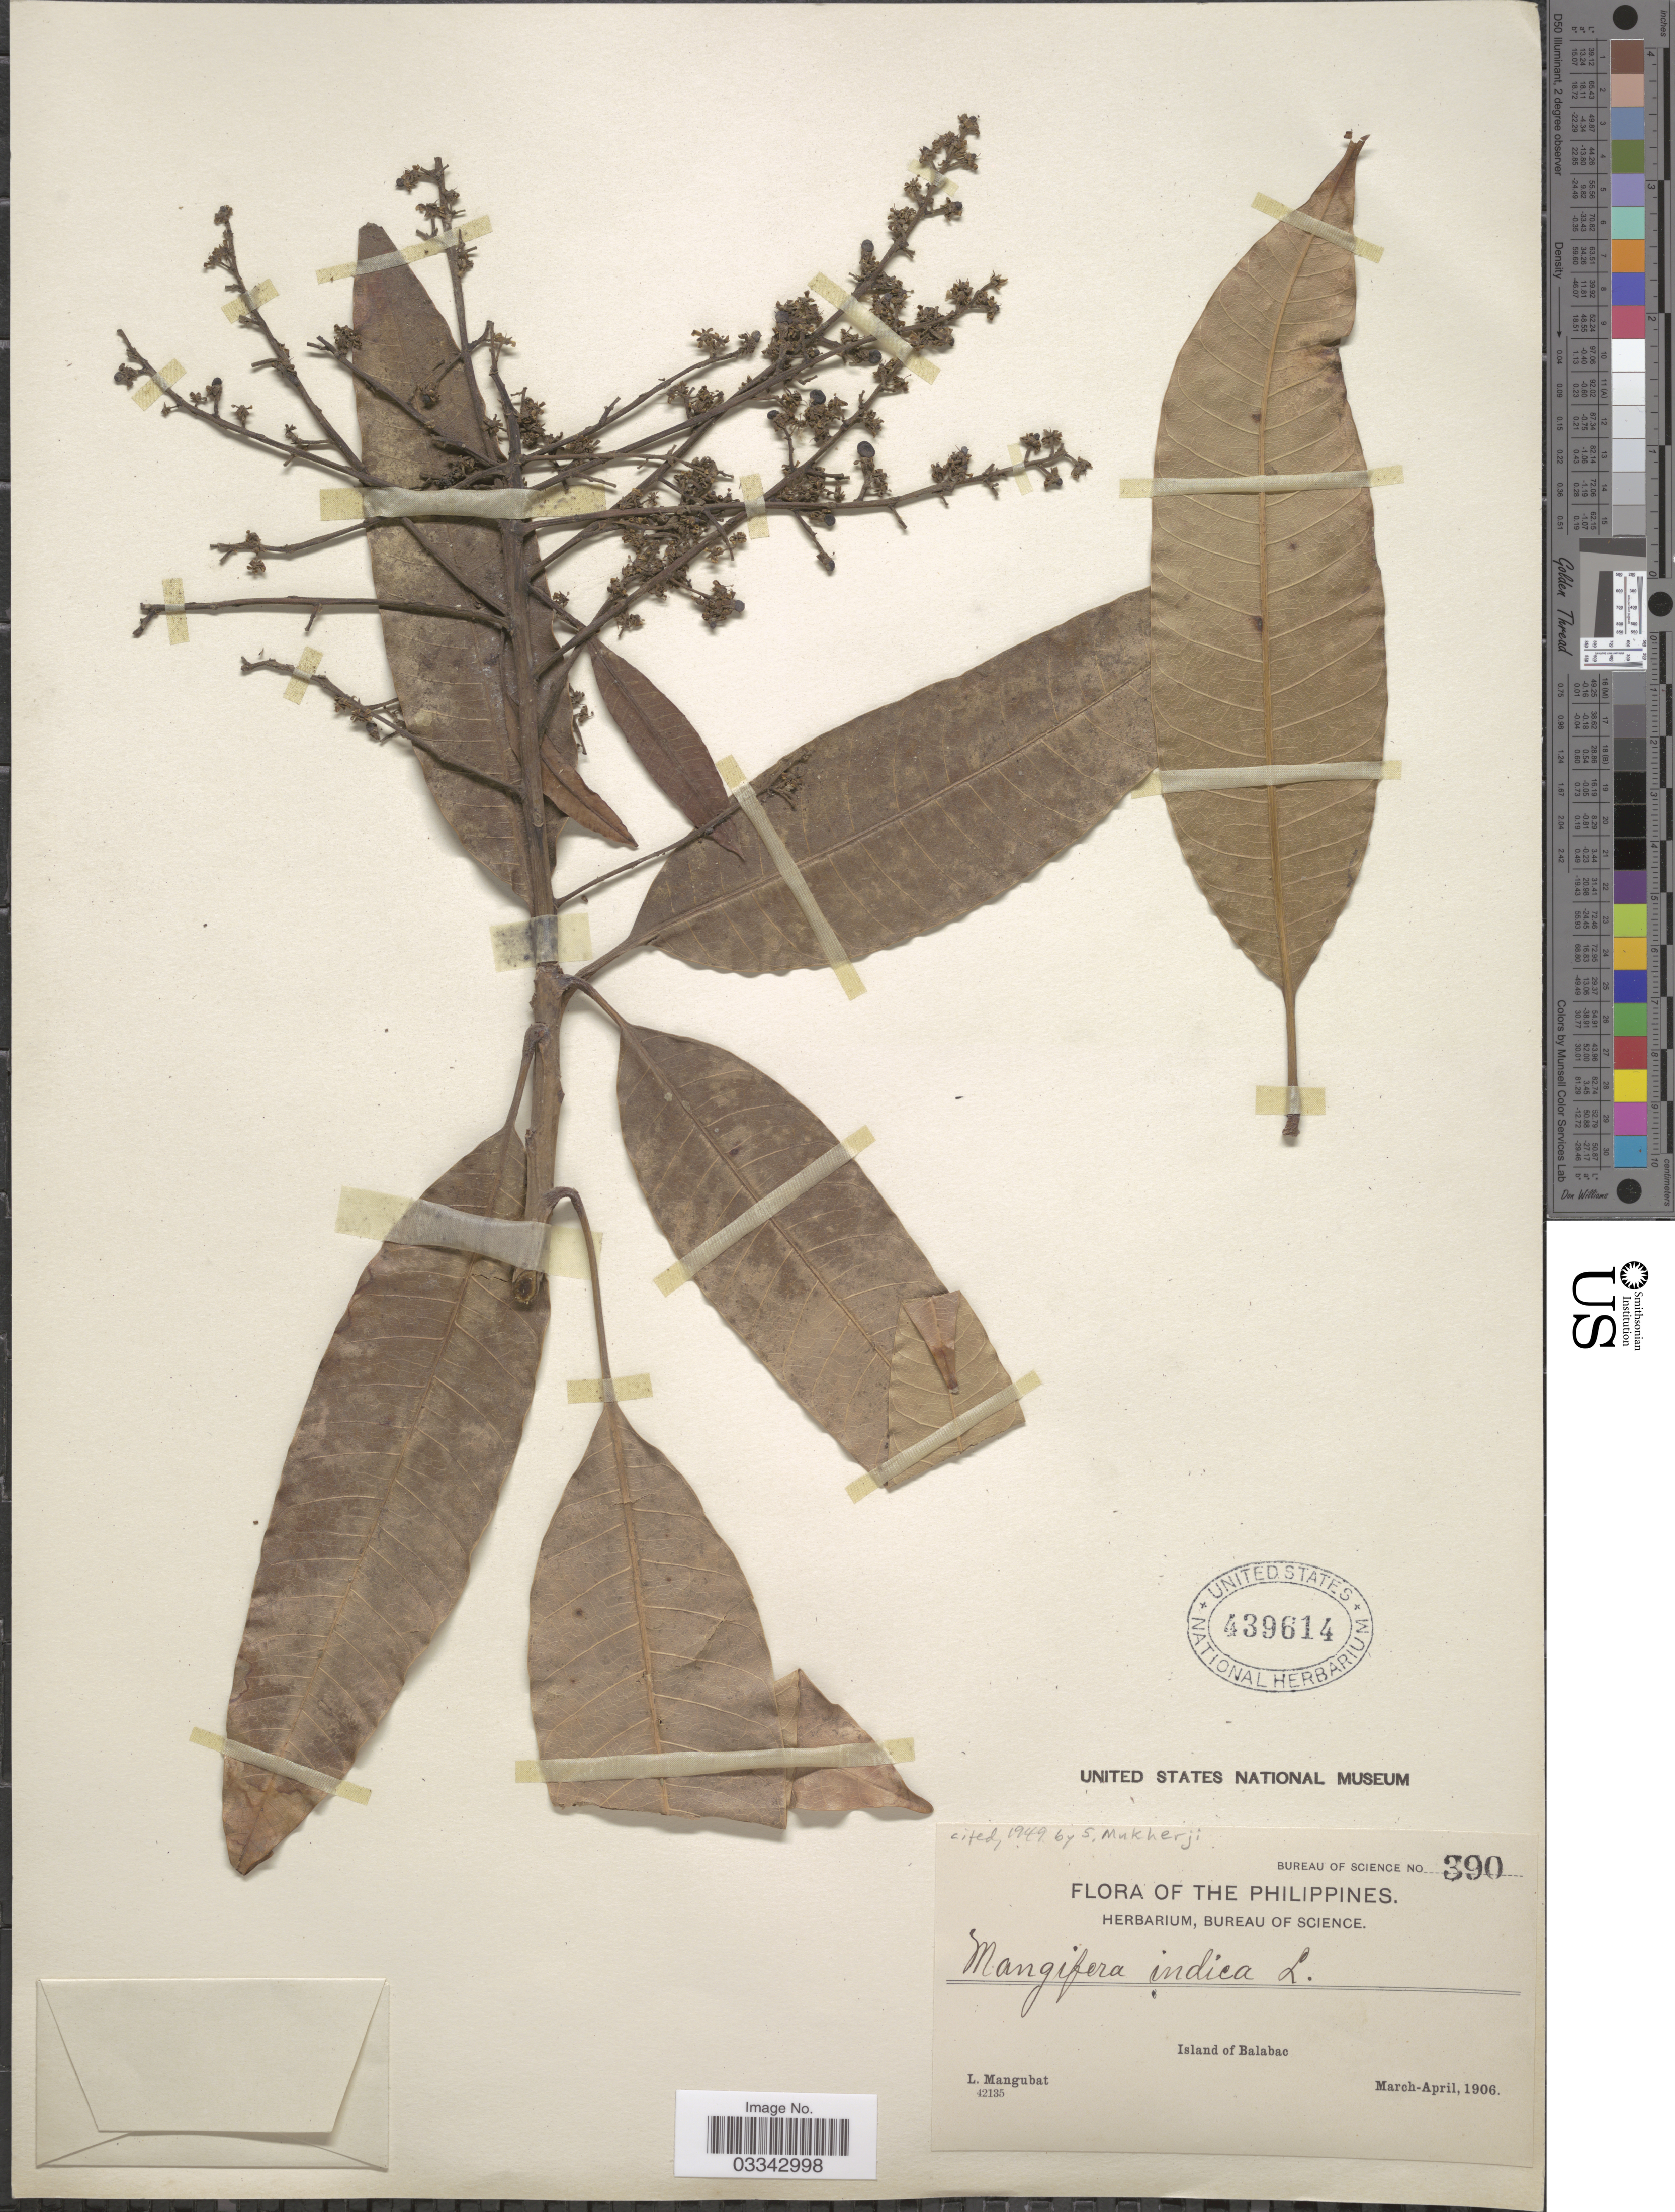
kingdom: Plantae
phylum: Tracheophyta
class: Magnoliopsida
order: Sapindales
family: Anacardiaceae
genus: Mangifera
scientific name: Mangifera indica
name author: L.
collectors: L. Mangubat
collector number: Bureau of Science 390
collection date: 1906-03/1906-04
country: Philippines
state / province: Mimaropa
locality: Island of Balabac.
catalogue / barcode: US 439614